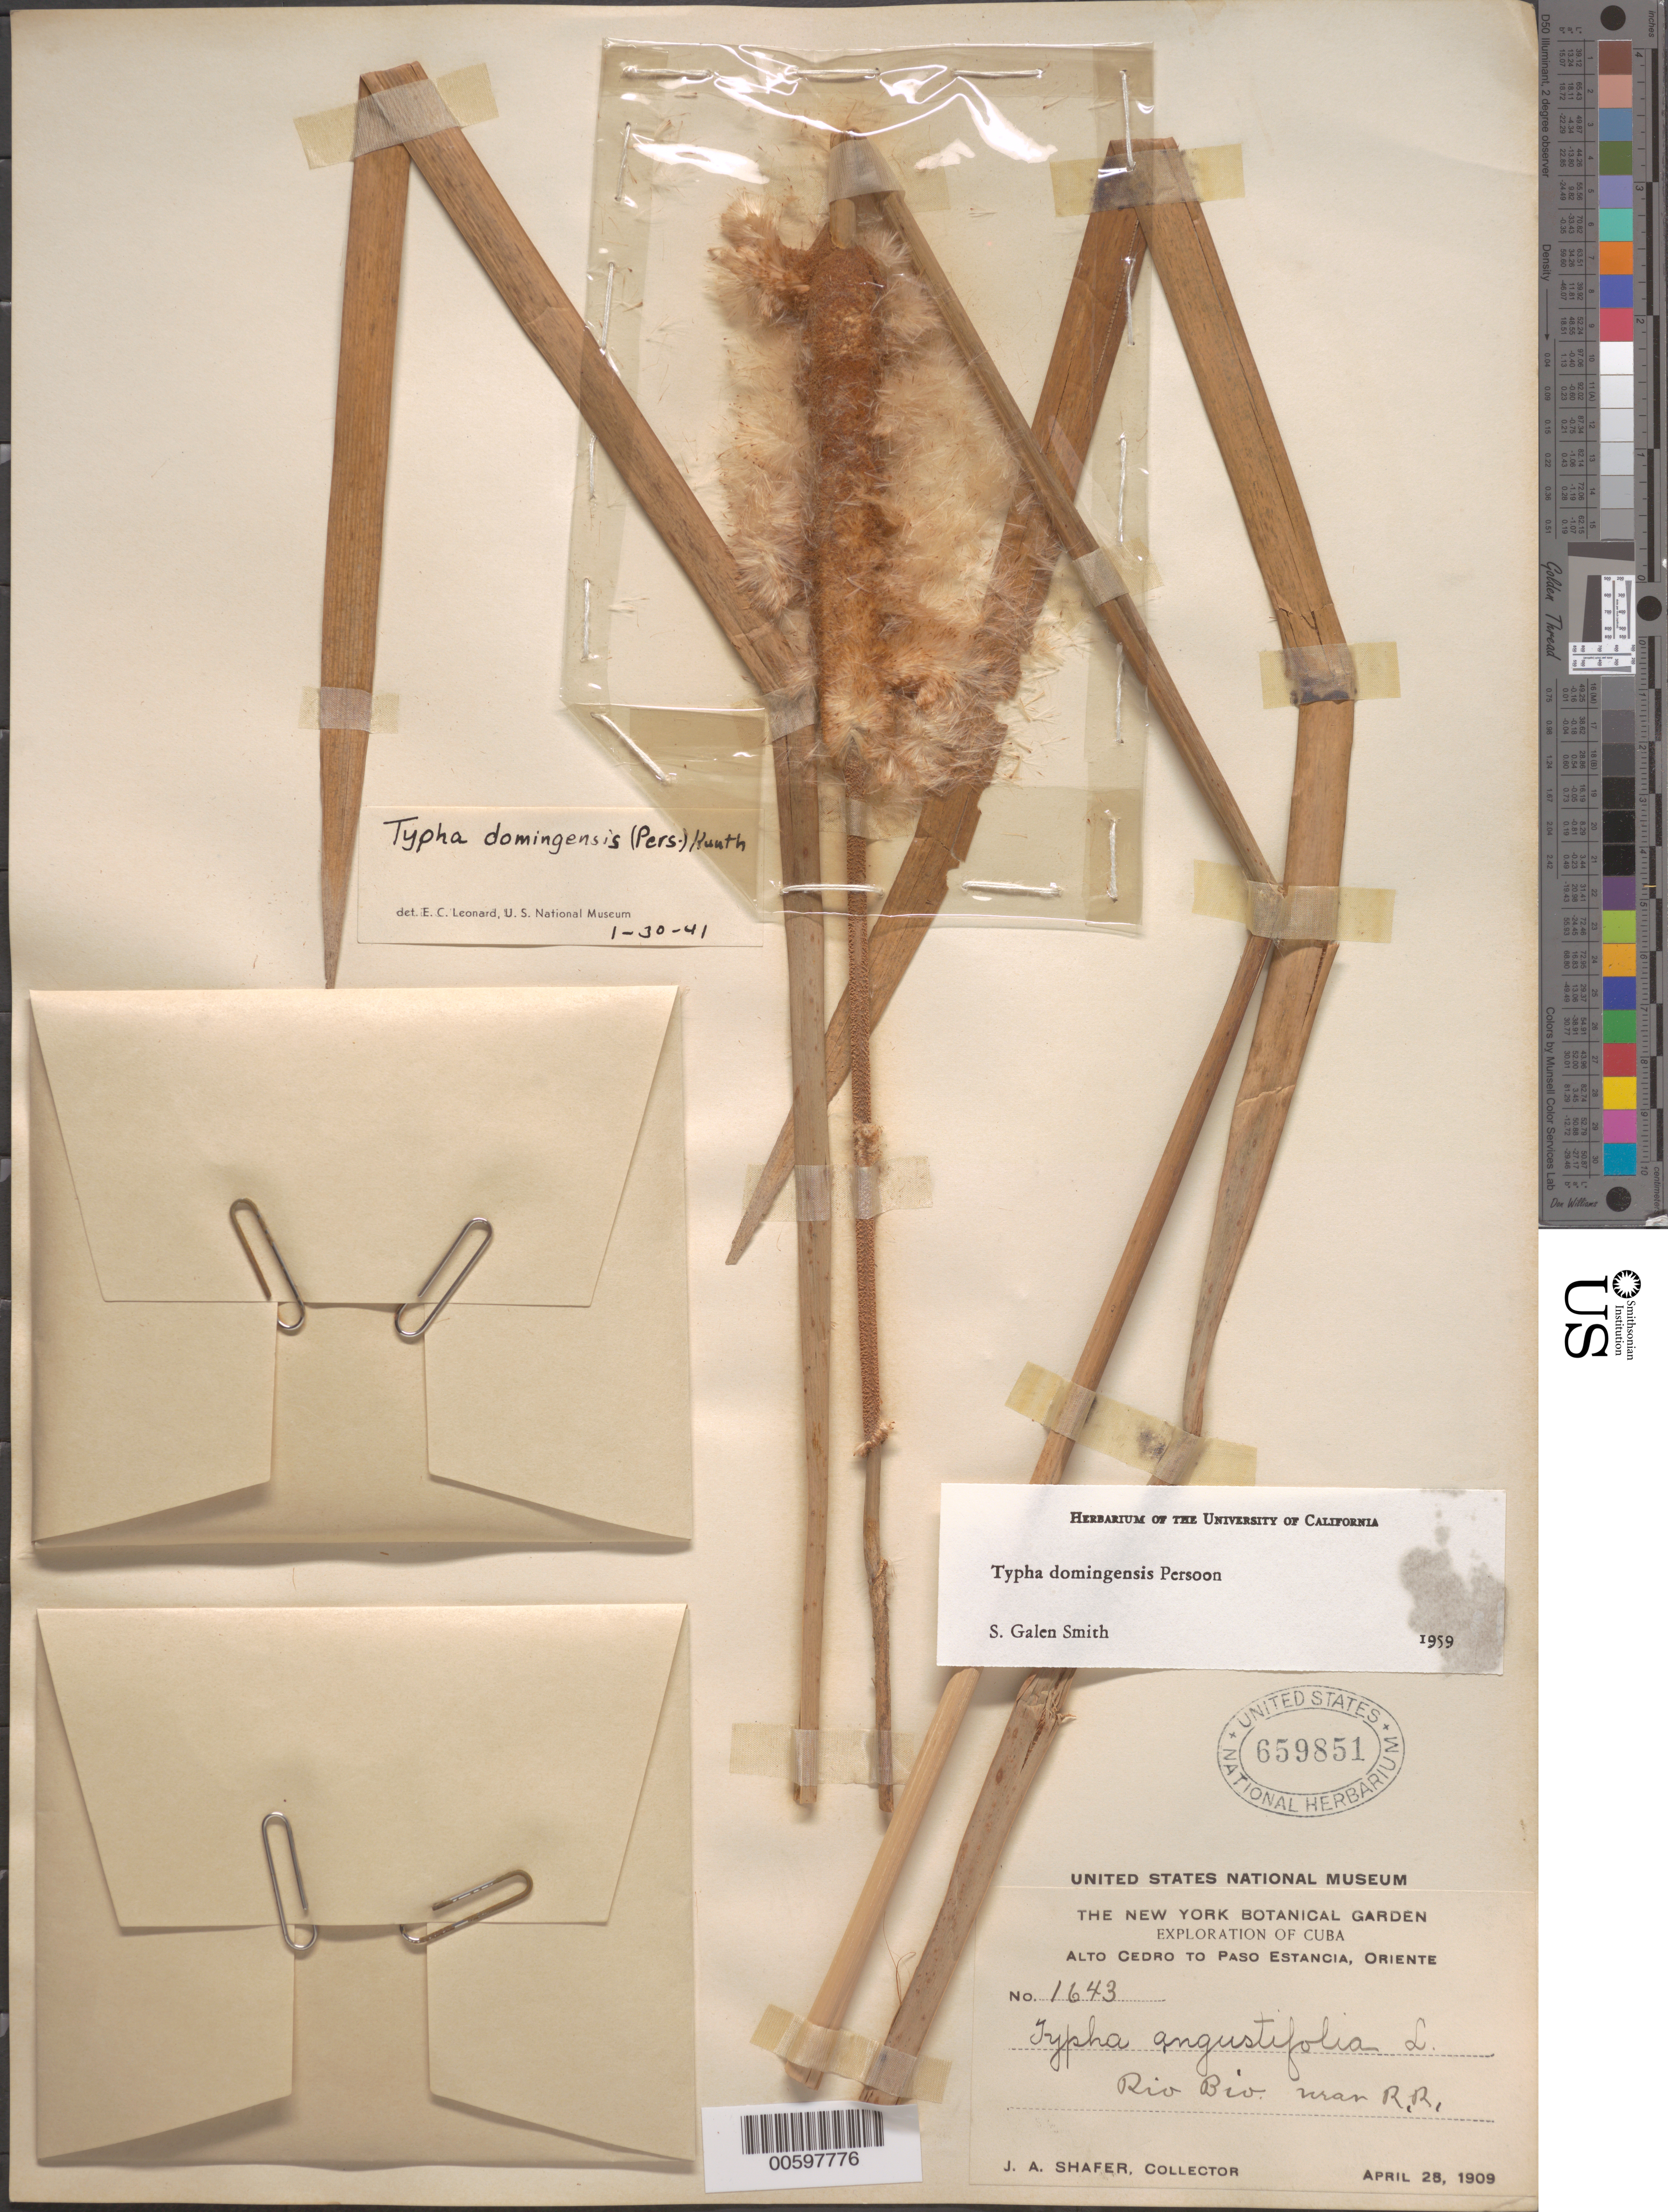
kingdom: Plantae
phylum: Tracheophyta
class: Liliopsida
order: Poales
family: Typhaceae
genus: Typha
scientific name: Typha domingensis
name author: Pers.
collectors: J. A. Shafer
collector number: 1643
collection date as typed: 28 Apr 1909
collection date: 1909-04-28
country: Cuba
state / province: Holguín / Santiago de Cuba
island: Greater Antilles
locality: Alto Cedro to Paso Estancia. [In former Oriente Province.}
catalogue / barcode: US 659851